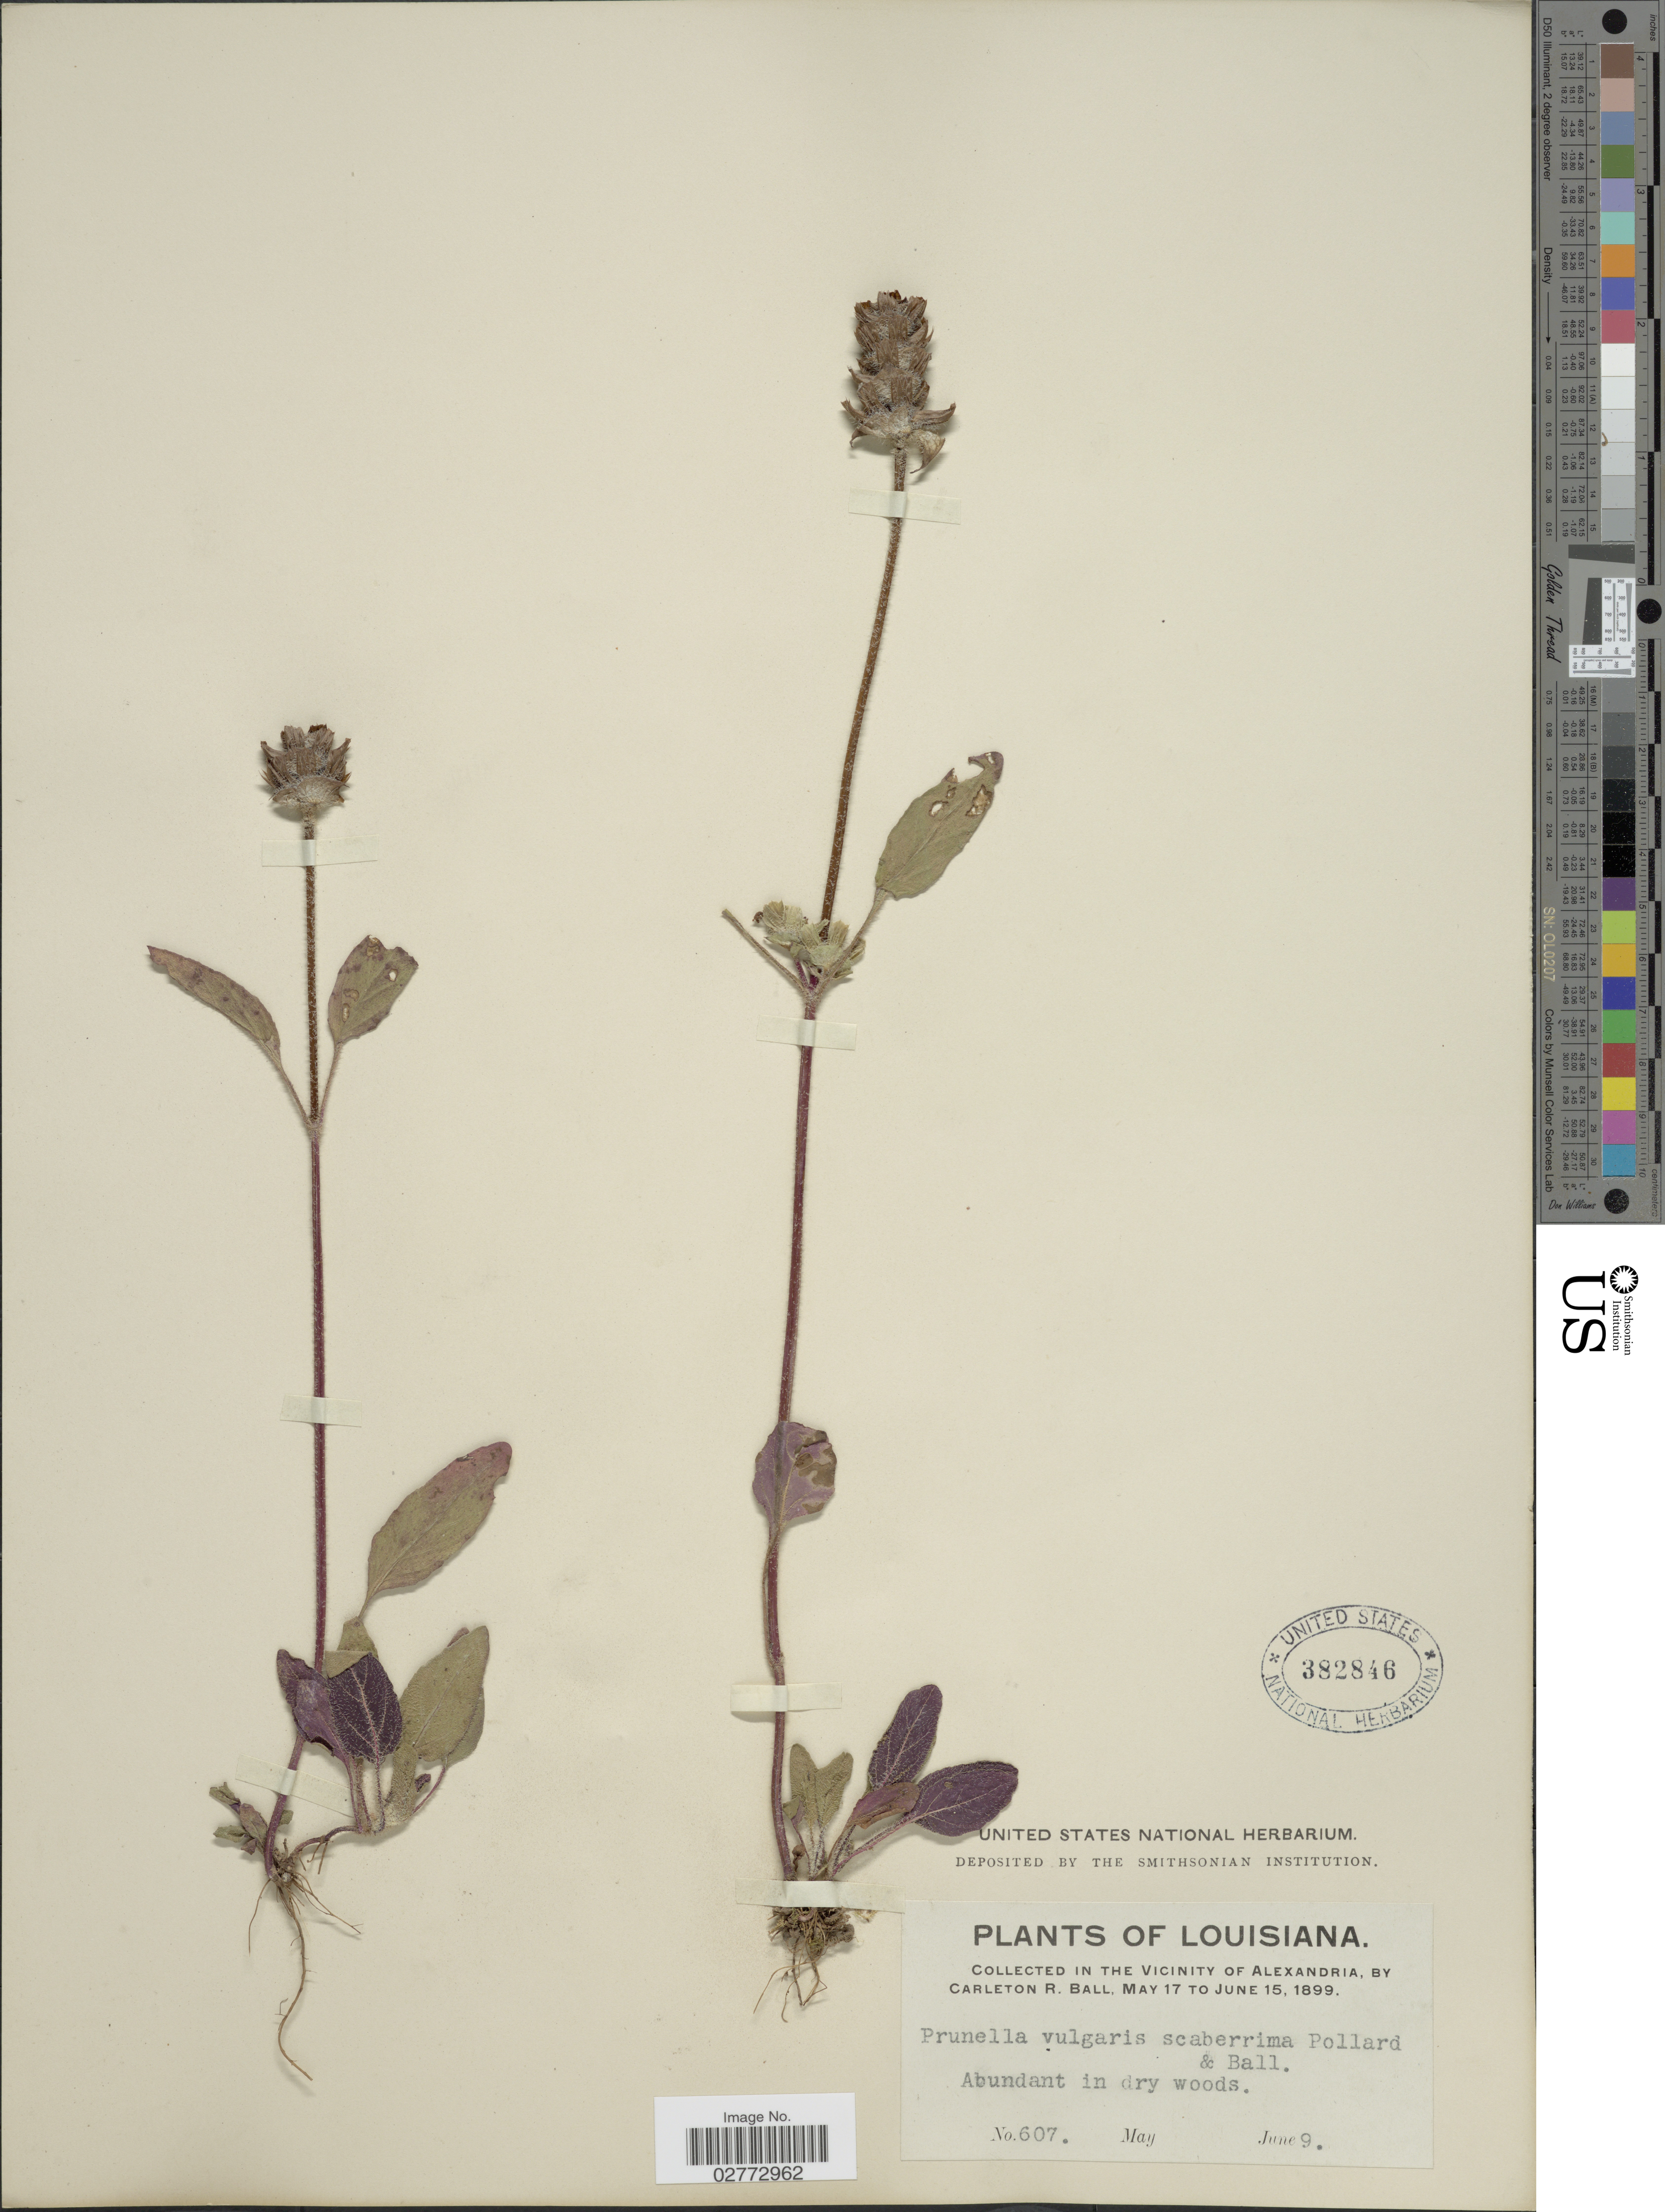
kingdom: Plantae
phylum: Tracheophyta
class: Magnoliopsida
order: Lamiales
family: Lamiaceae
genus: Prunella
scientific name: Prunella vulgaris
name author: L.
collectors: C. R. Ball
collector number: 607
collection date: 1899-06-09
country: United States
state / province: Louisiana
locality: The Vicinity of Alexandria.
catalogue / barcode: US 382846